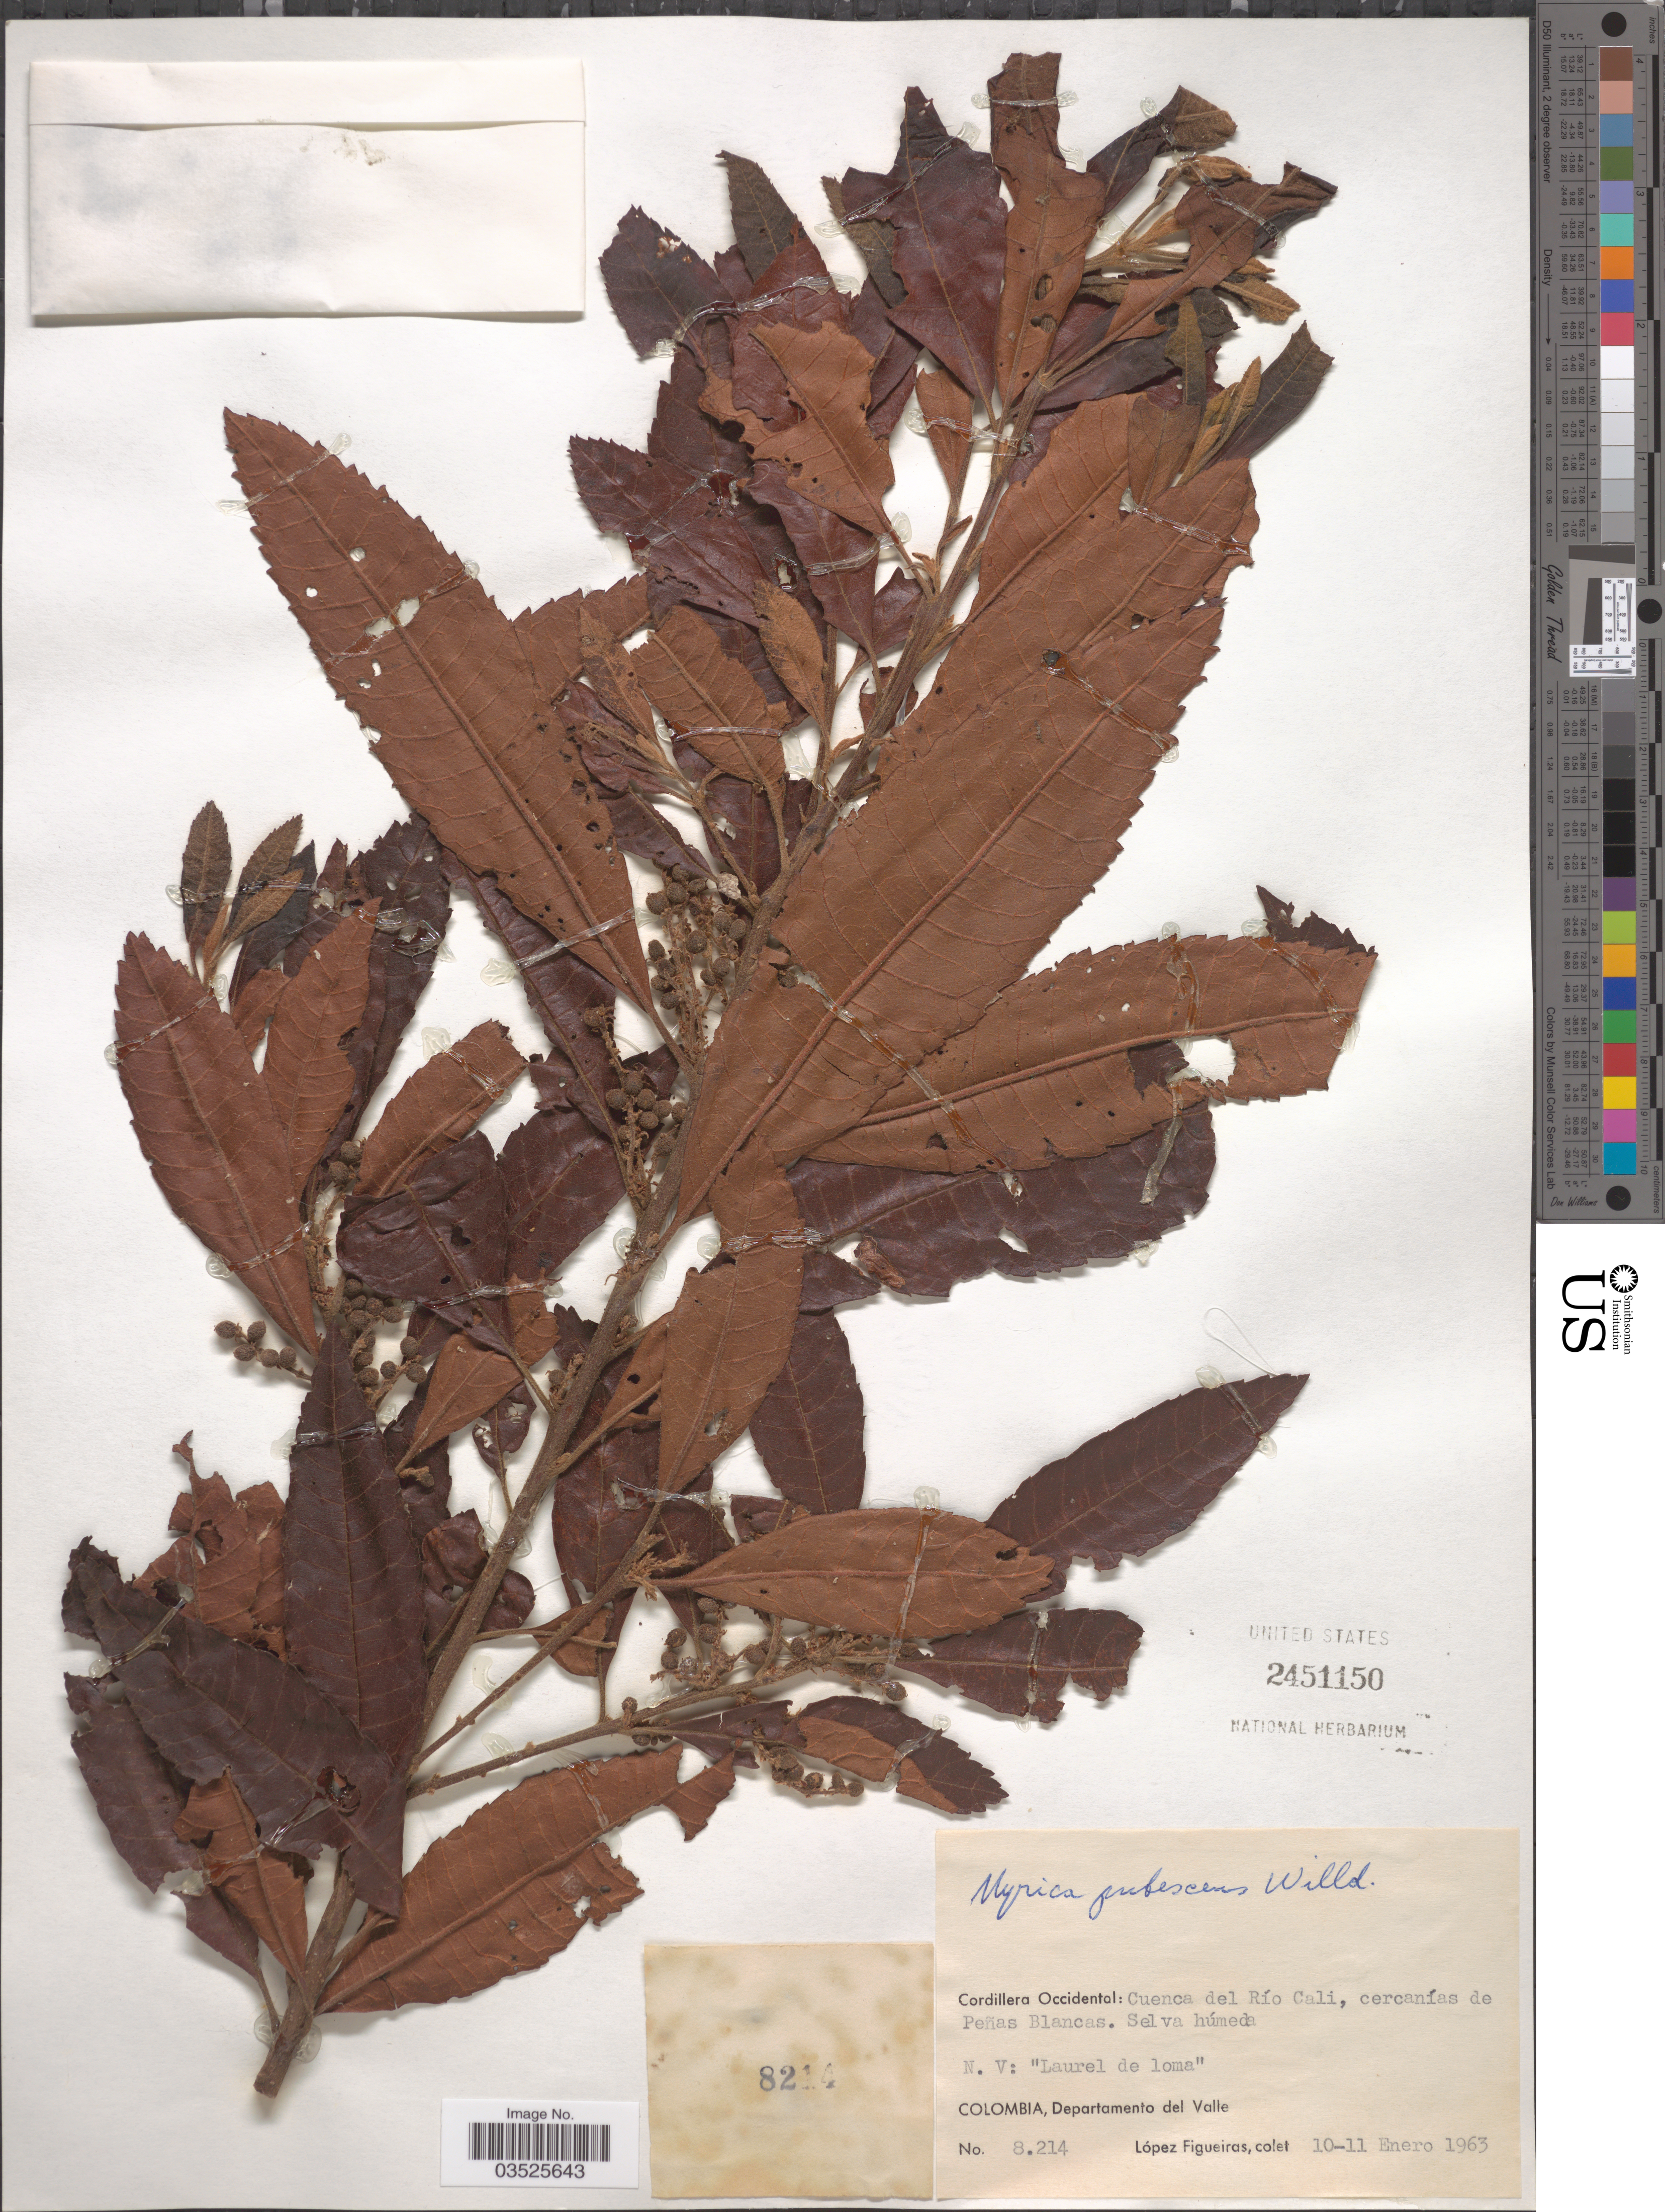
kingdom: Plantae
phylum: Tracheophyta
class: Magnoliopsida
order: Fagales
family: Myricaceae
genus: Morella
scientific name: Morella pubescens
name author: (Humb. & Bonpl. ex Willd.) Wilbur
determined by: Strong, M. T., (US), Smithsonian Institution - National Museum of Natural History (UNITED STATES)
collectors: M. López Figueiras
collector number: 8214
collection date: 1963-01-10/1963-01-11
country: Colombia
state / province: Valle del Cauca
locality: Cordillera Occidental: Cuenca del Río Cali, cercanías de Peñas Blancas. Departamento del Valle.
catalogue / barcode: US 2451150